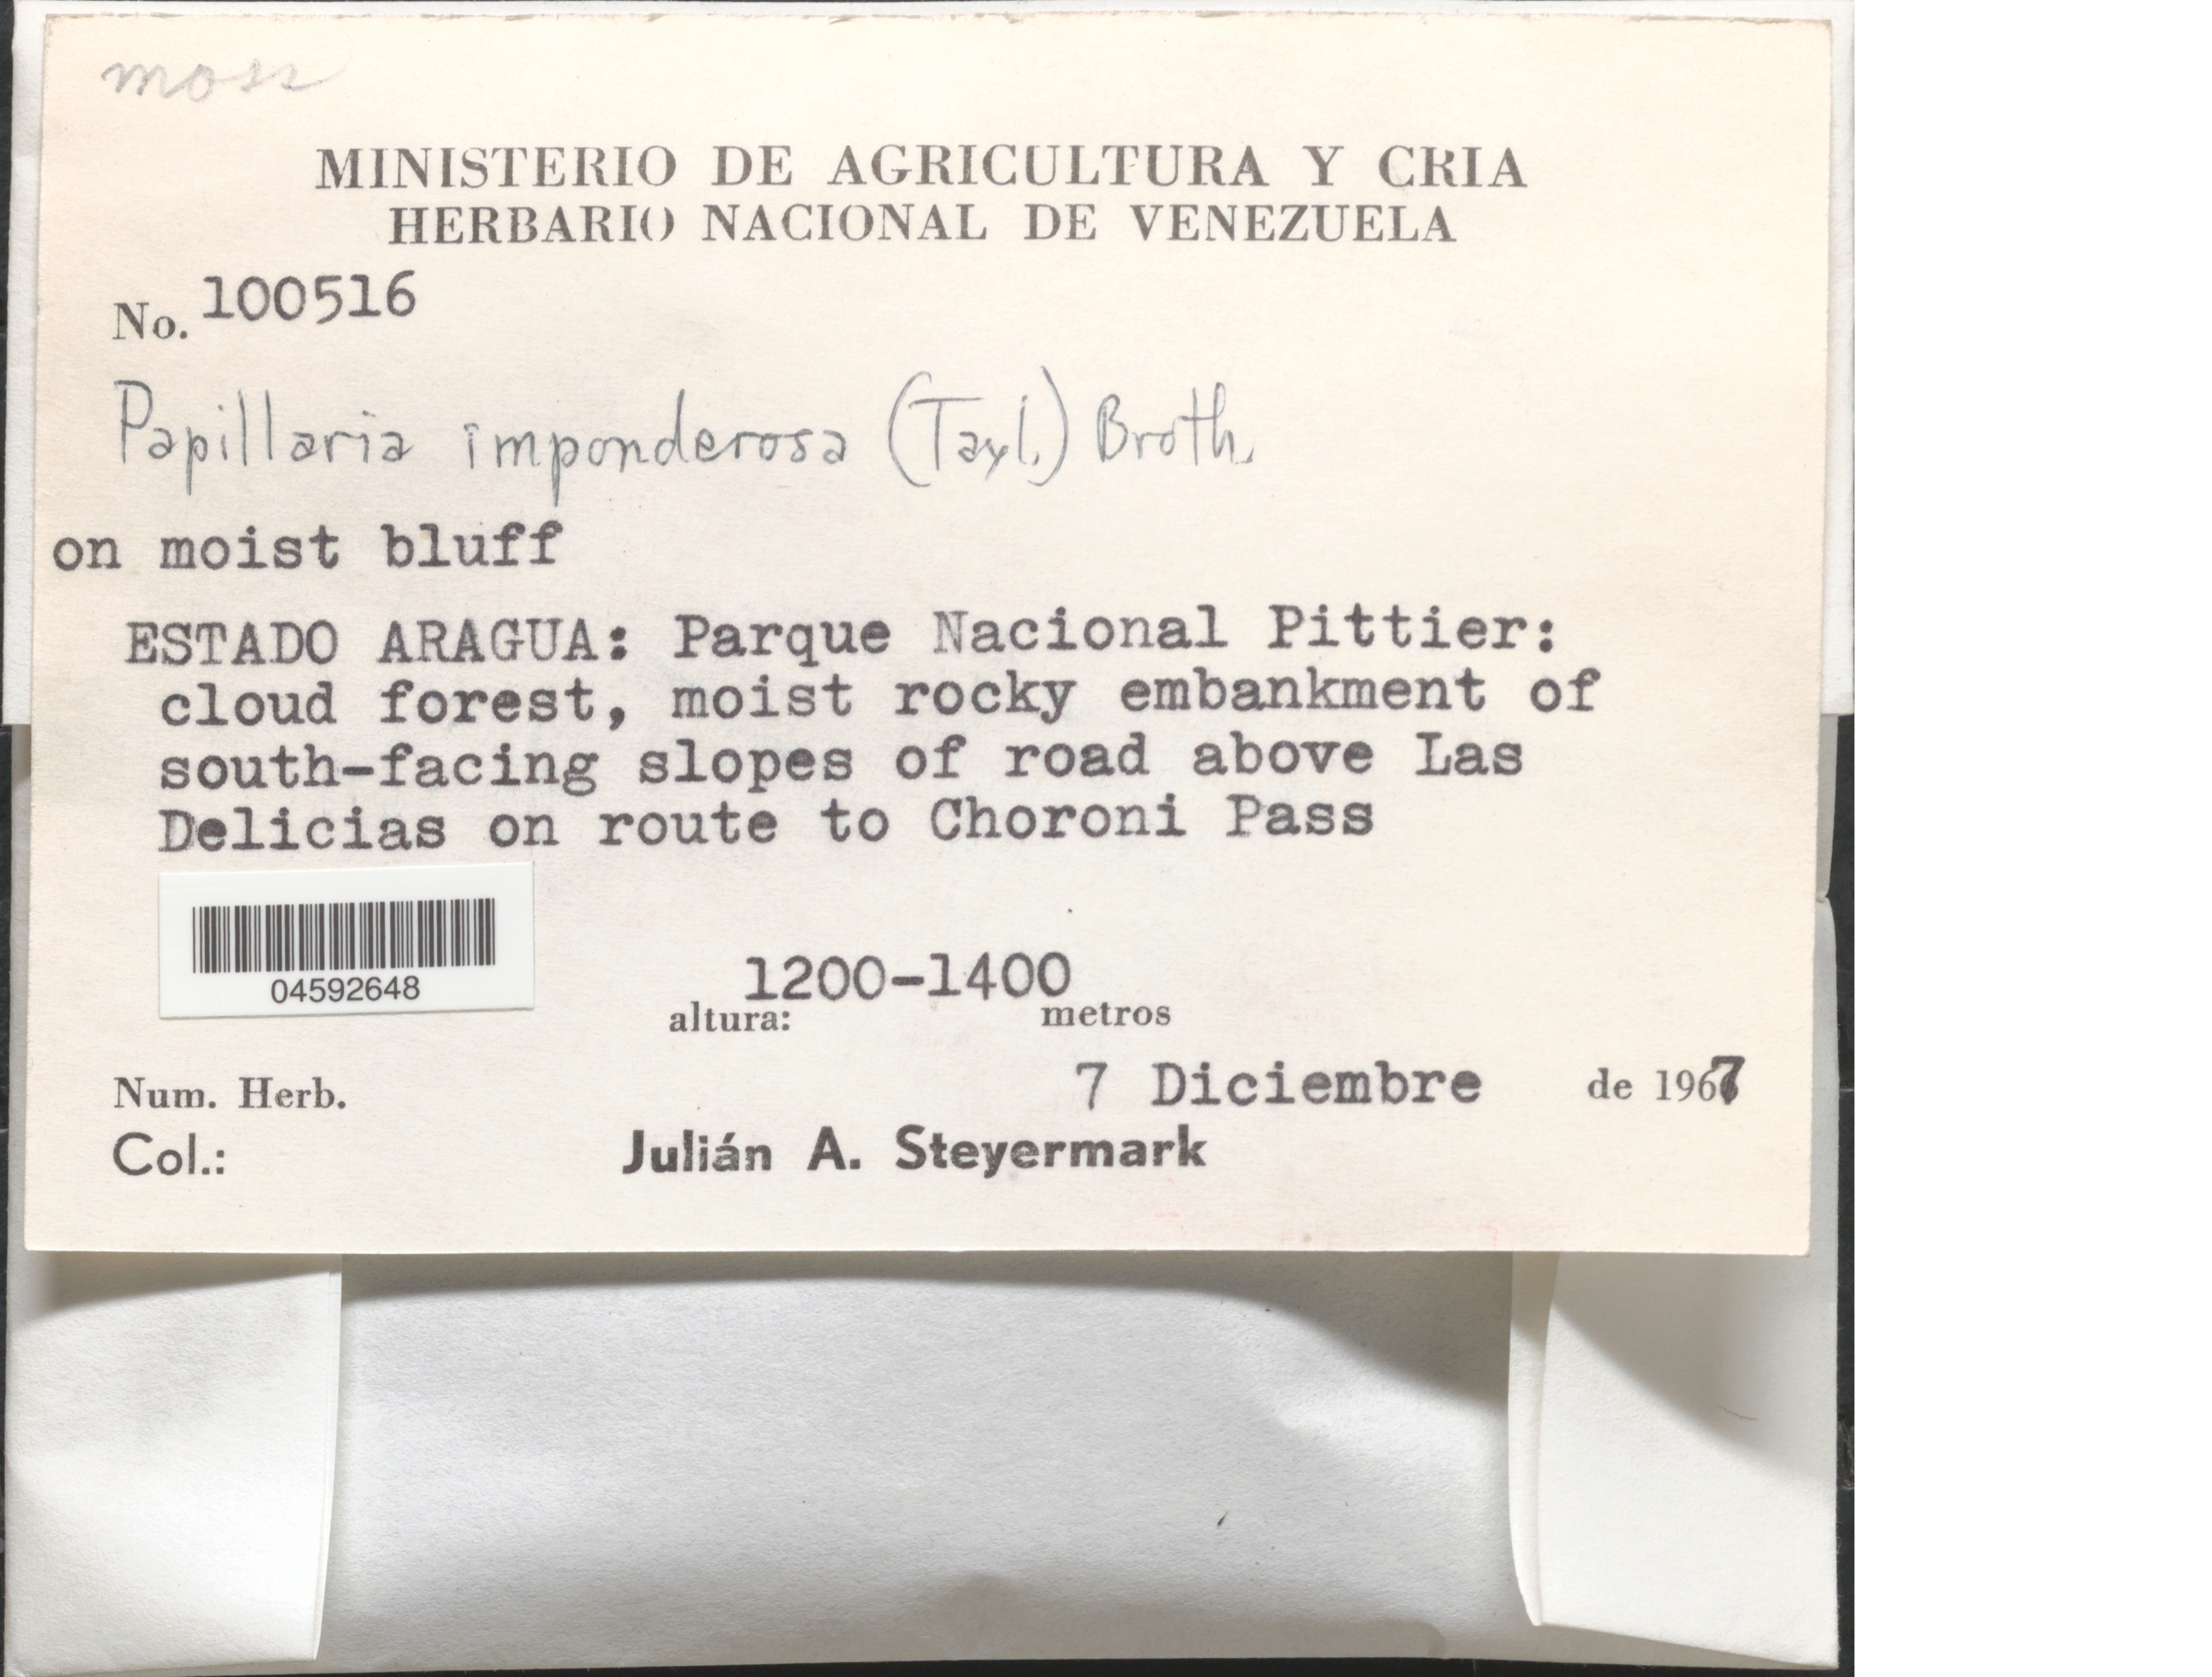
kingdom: Plantae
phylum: Bryophyta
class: Bryopsida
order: Hypnales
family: Meteoriaceae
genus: Aerobryidium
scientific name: Aerobryidium imponderosa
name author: (T. Taylor) Broth.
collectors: J. Steyermark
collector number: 100516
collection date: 1967-12-07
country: Venezuela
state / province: Aragua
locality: Parque Nacional Pittier: cloud forest, moist rocky embankment of south-facing slopes of road above Las Delicias on route to Choroni Pass.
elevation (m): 1200